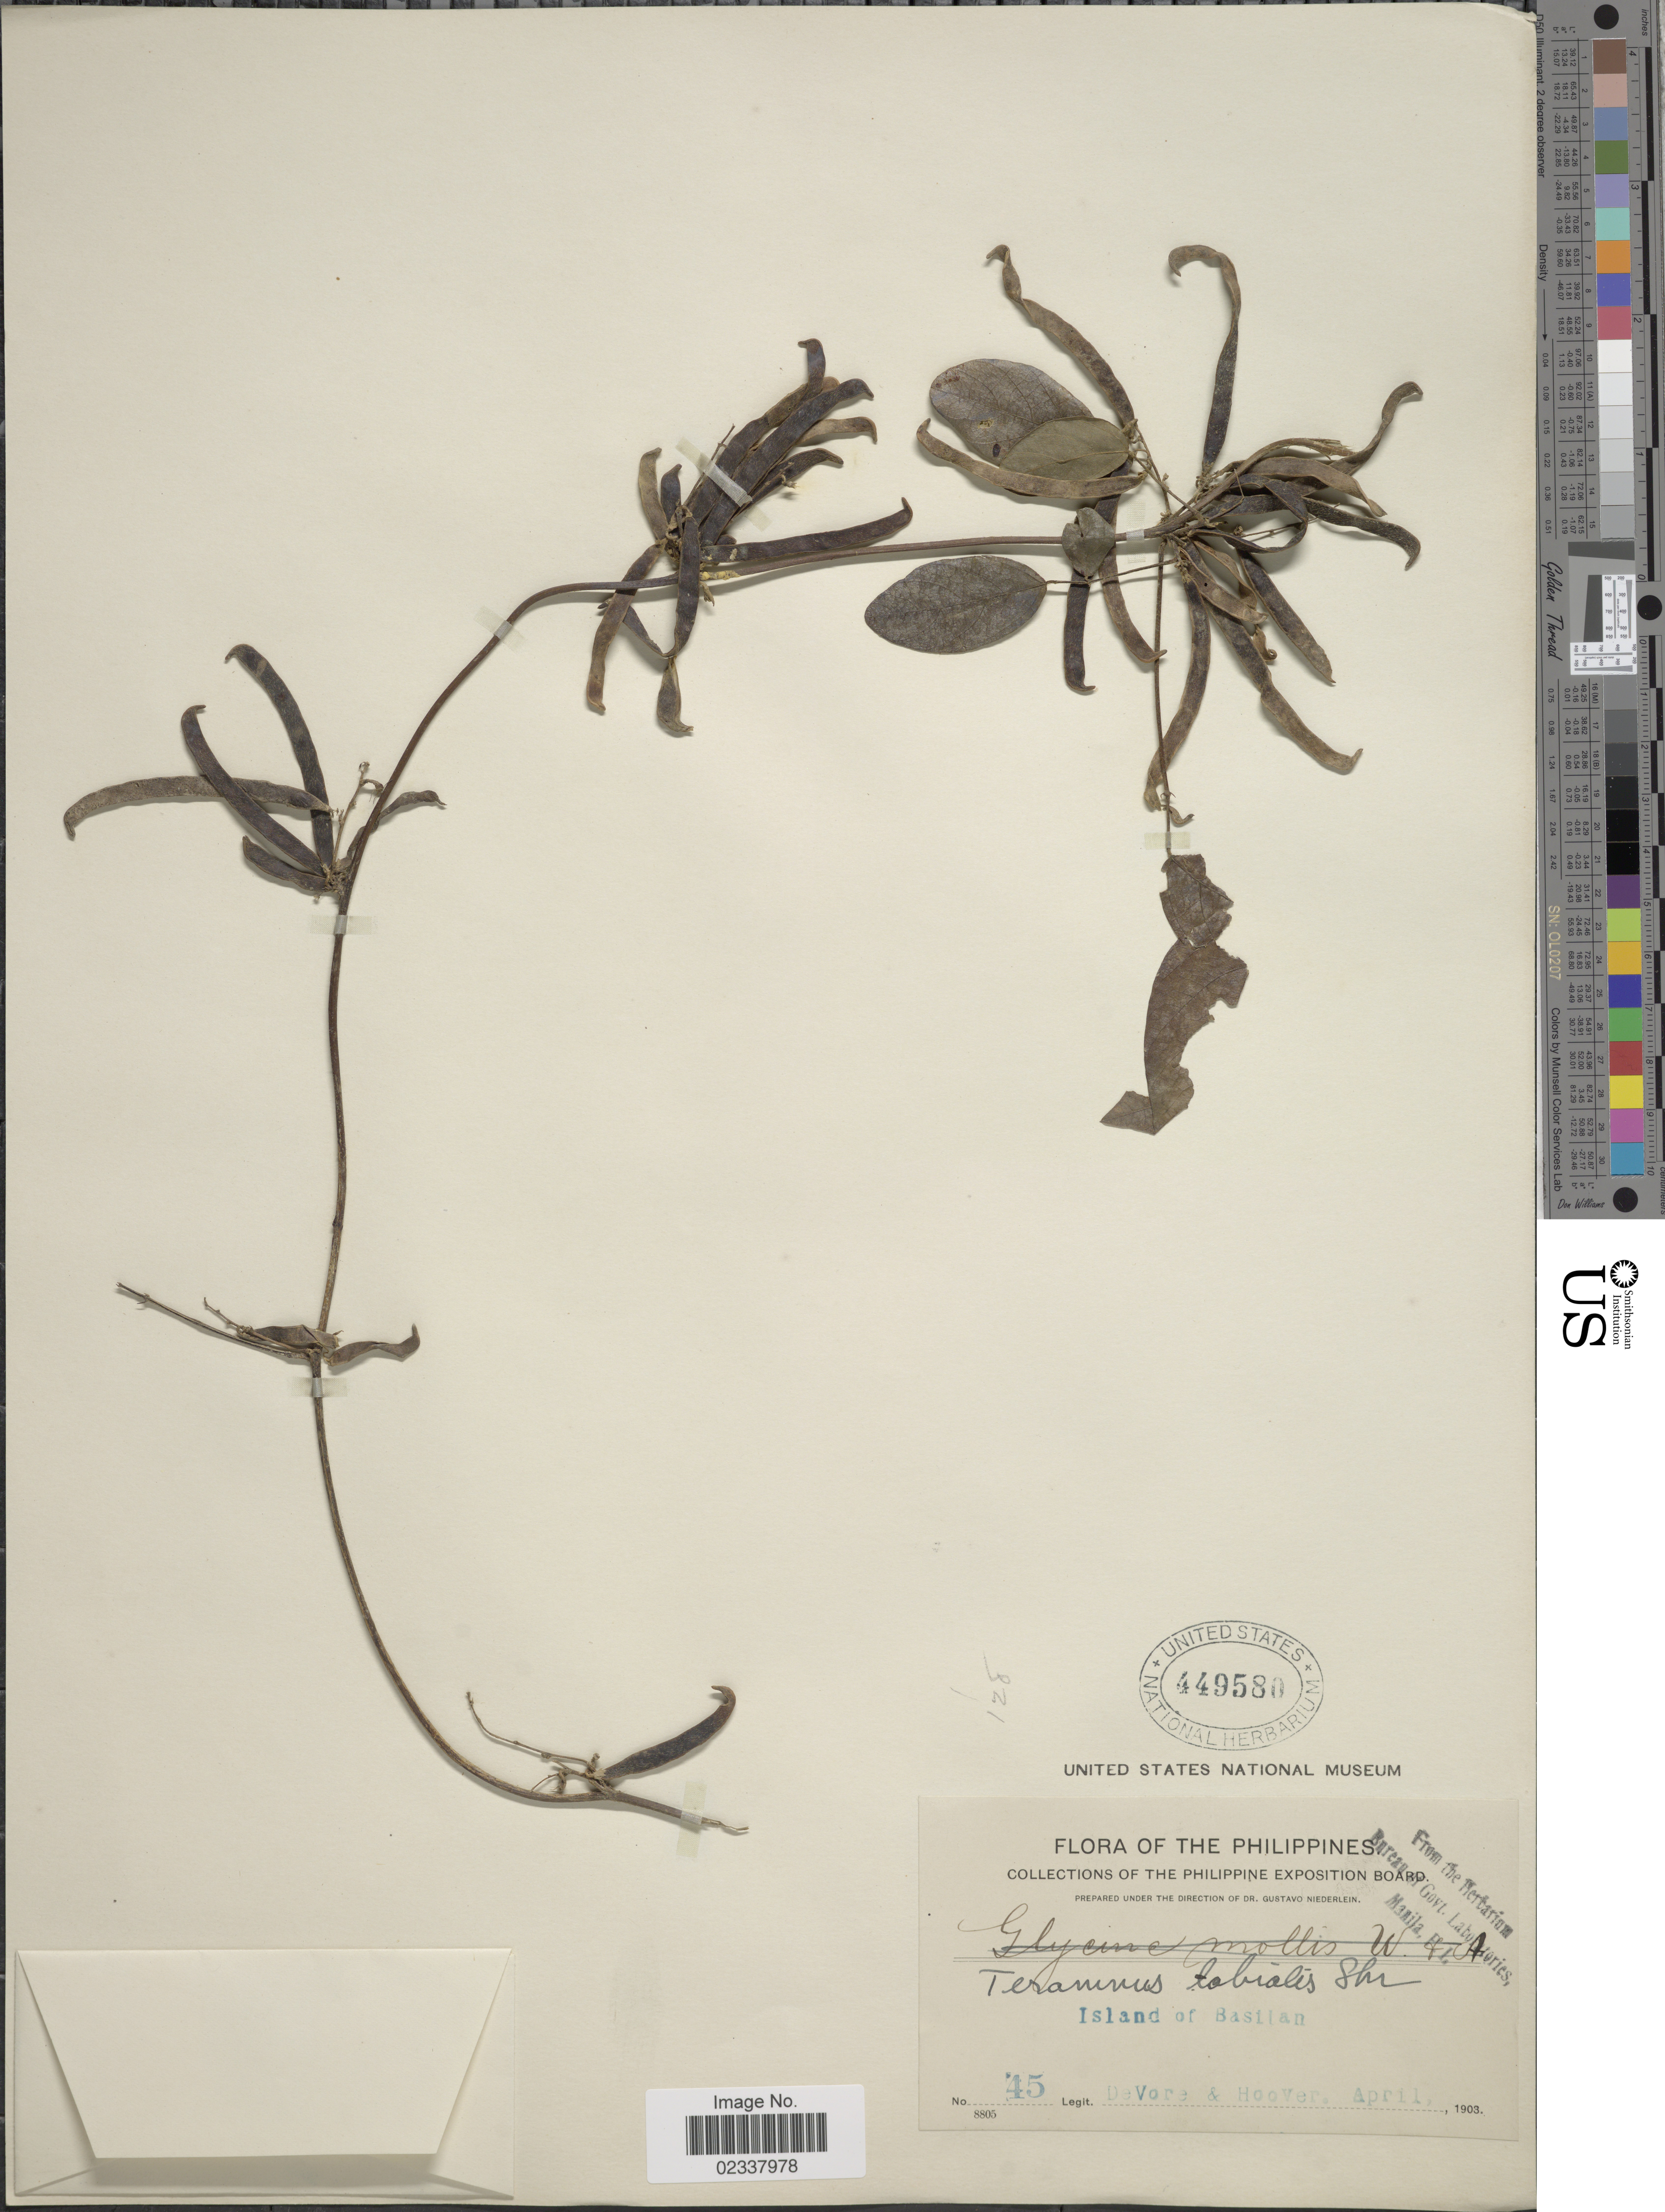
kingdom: Plantae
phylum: Tracheophyta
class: Magnoliopsida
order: Fabales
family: Fabaceae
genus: Teramnus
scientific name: Teramnus labialis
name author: (L. f.) Spreng.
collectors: -. DeVore & -- Hoover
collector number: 45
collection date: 1903-04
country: Philippines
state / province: Muslim Mindanao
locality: Island of Basilan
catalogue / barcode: US 449580